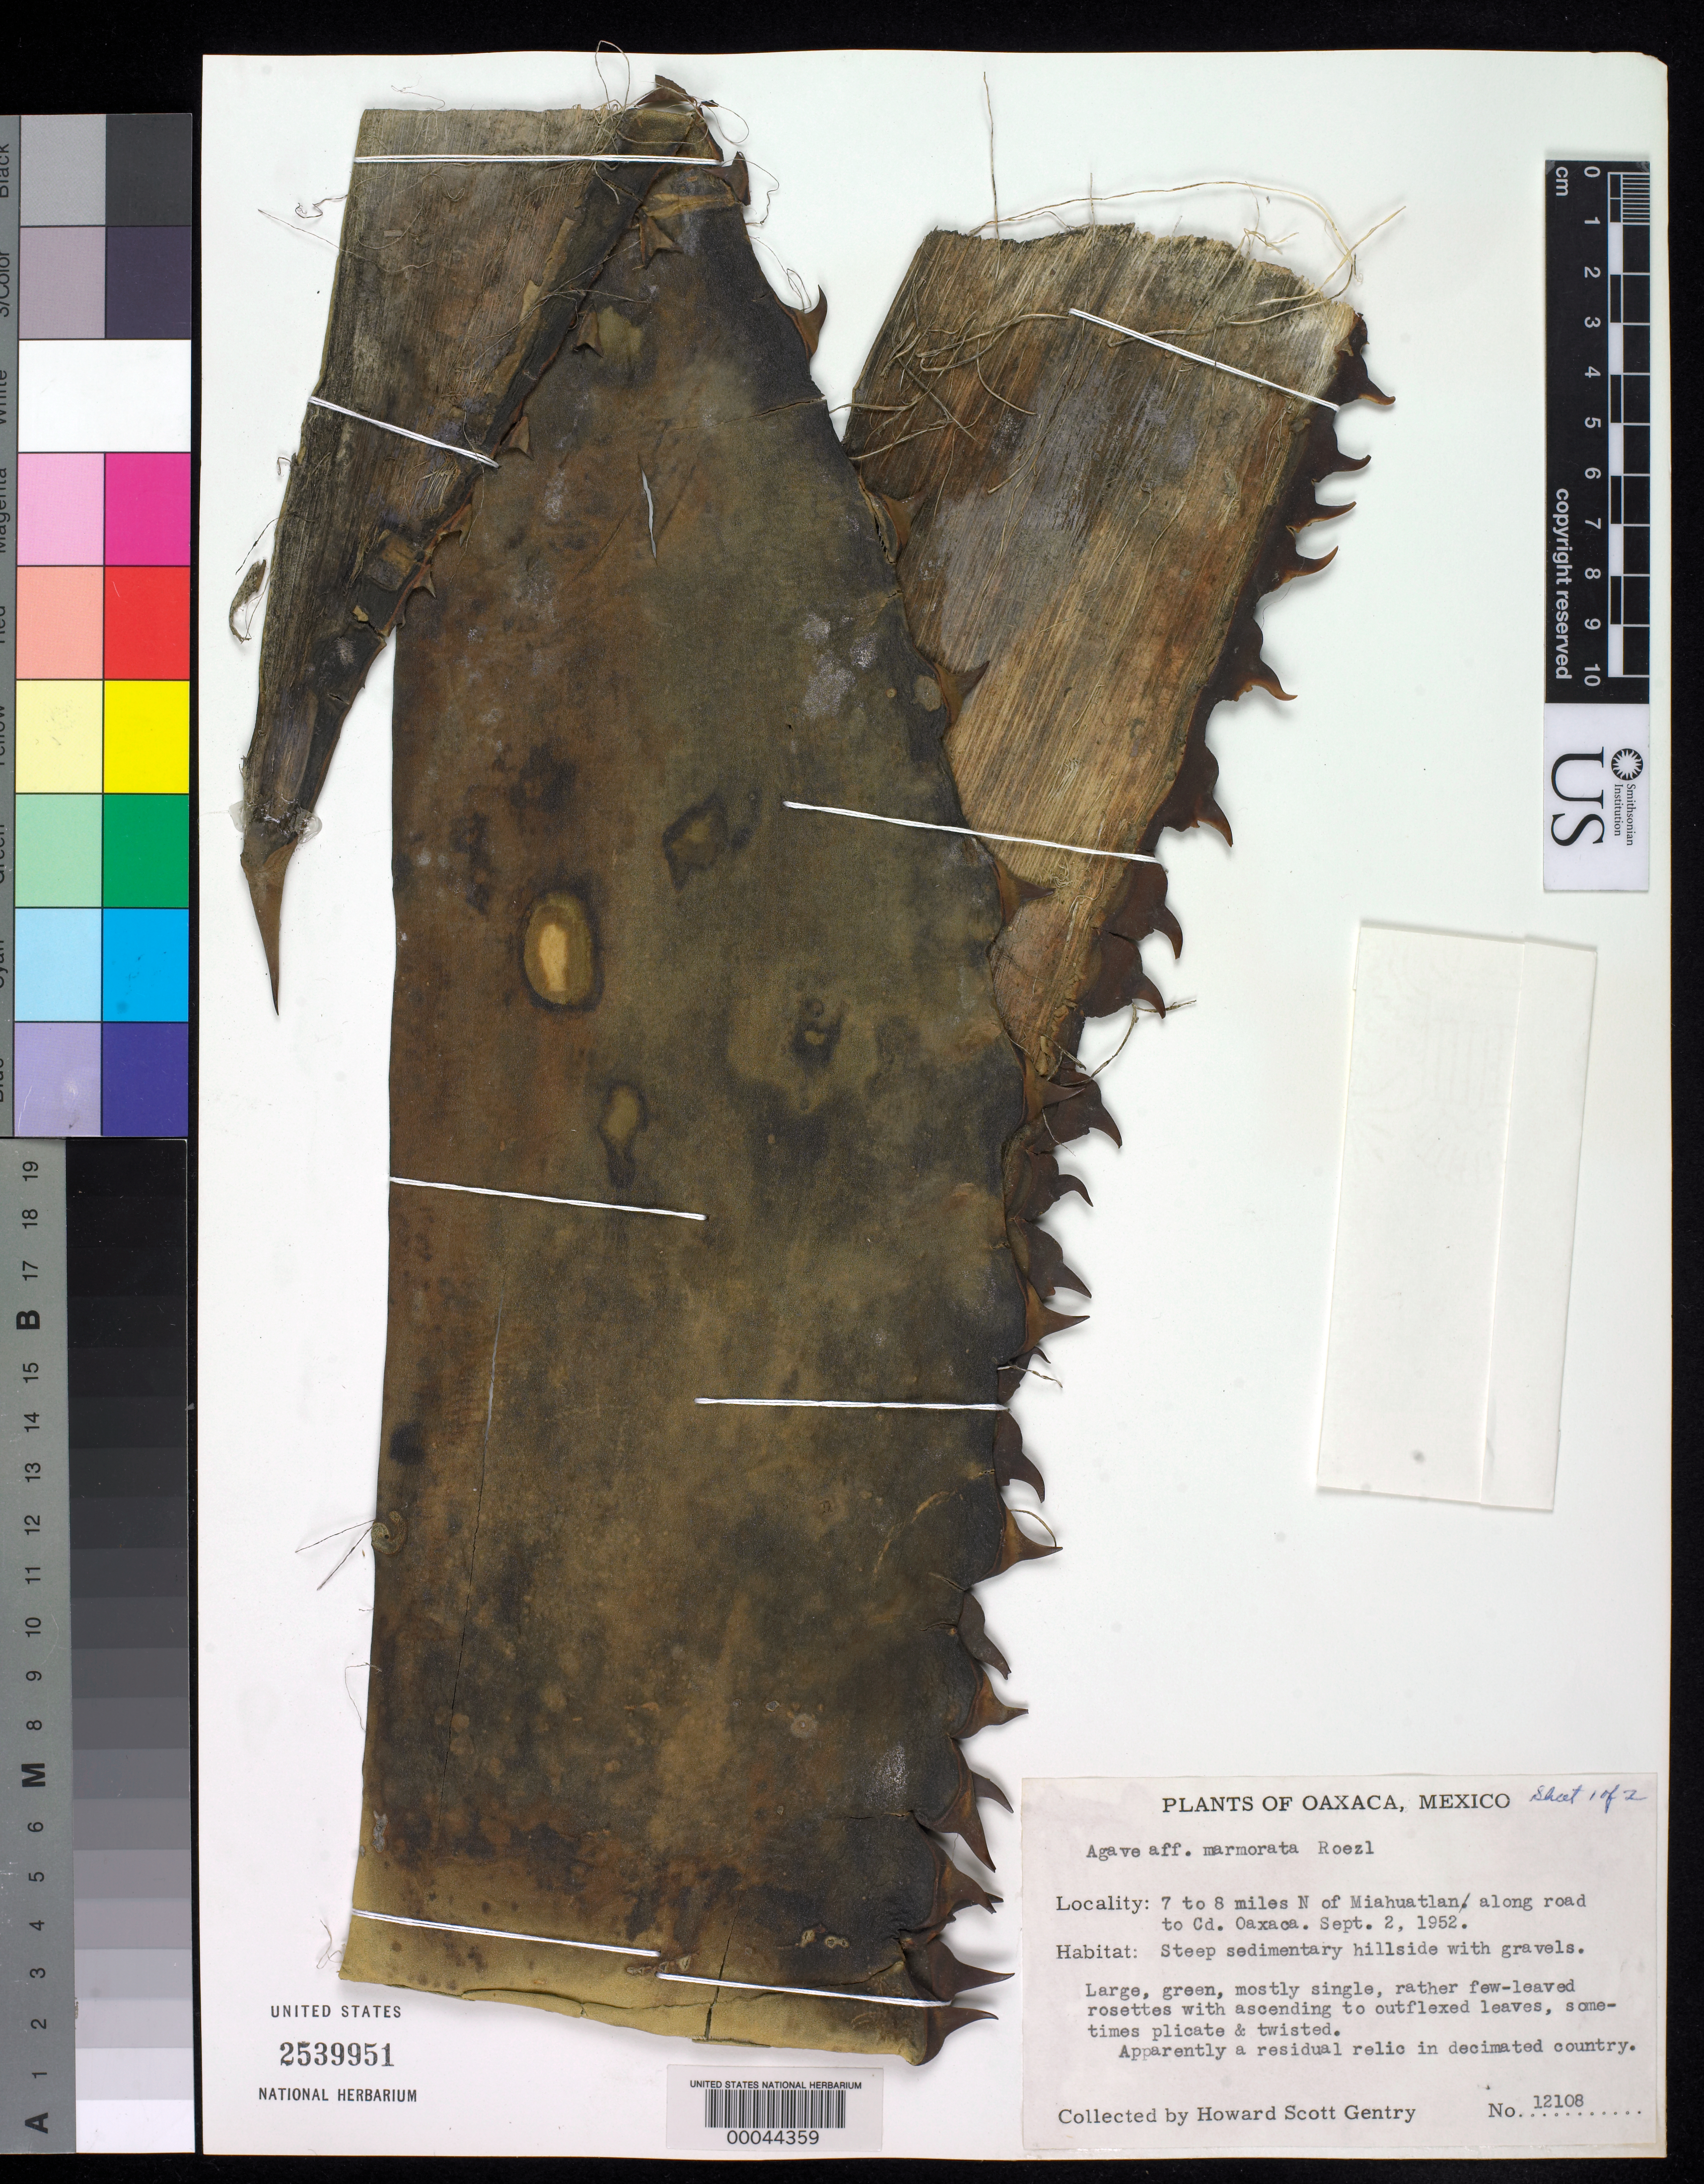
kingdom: Plantae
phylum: Tracheophyta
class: Liliopsida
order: Asparagales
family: Asparagaceae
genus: Agave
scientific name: Agave marmorata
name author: Roezl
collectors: H. S. Gentry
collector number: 12108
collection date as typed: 02 Sep 1952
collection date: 1952-09-02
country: Mexico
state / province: Oaxaca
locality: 7-8 mi N of Miahuatlan along road to DC Oaxaca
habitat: Steep sedimentary hillsid with gravels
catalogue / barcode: US 2539950